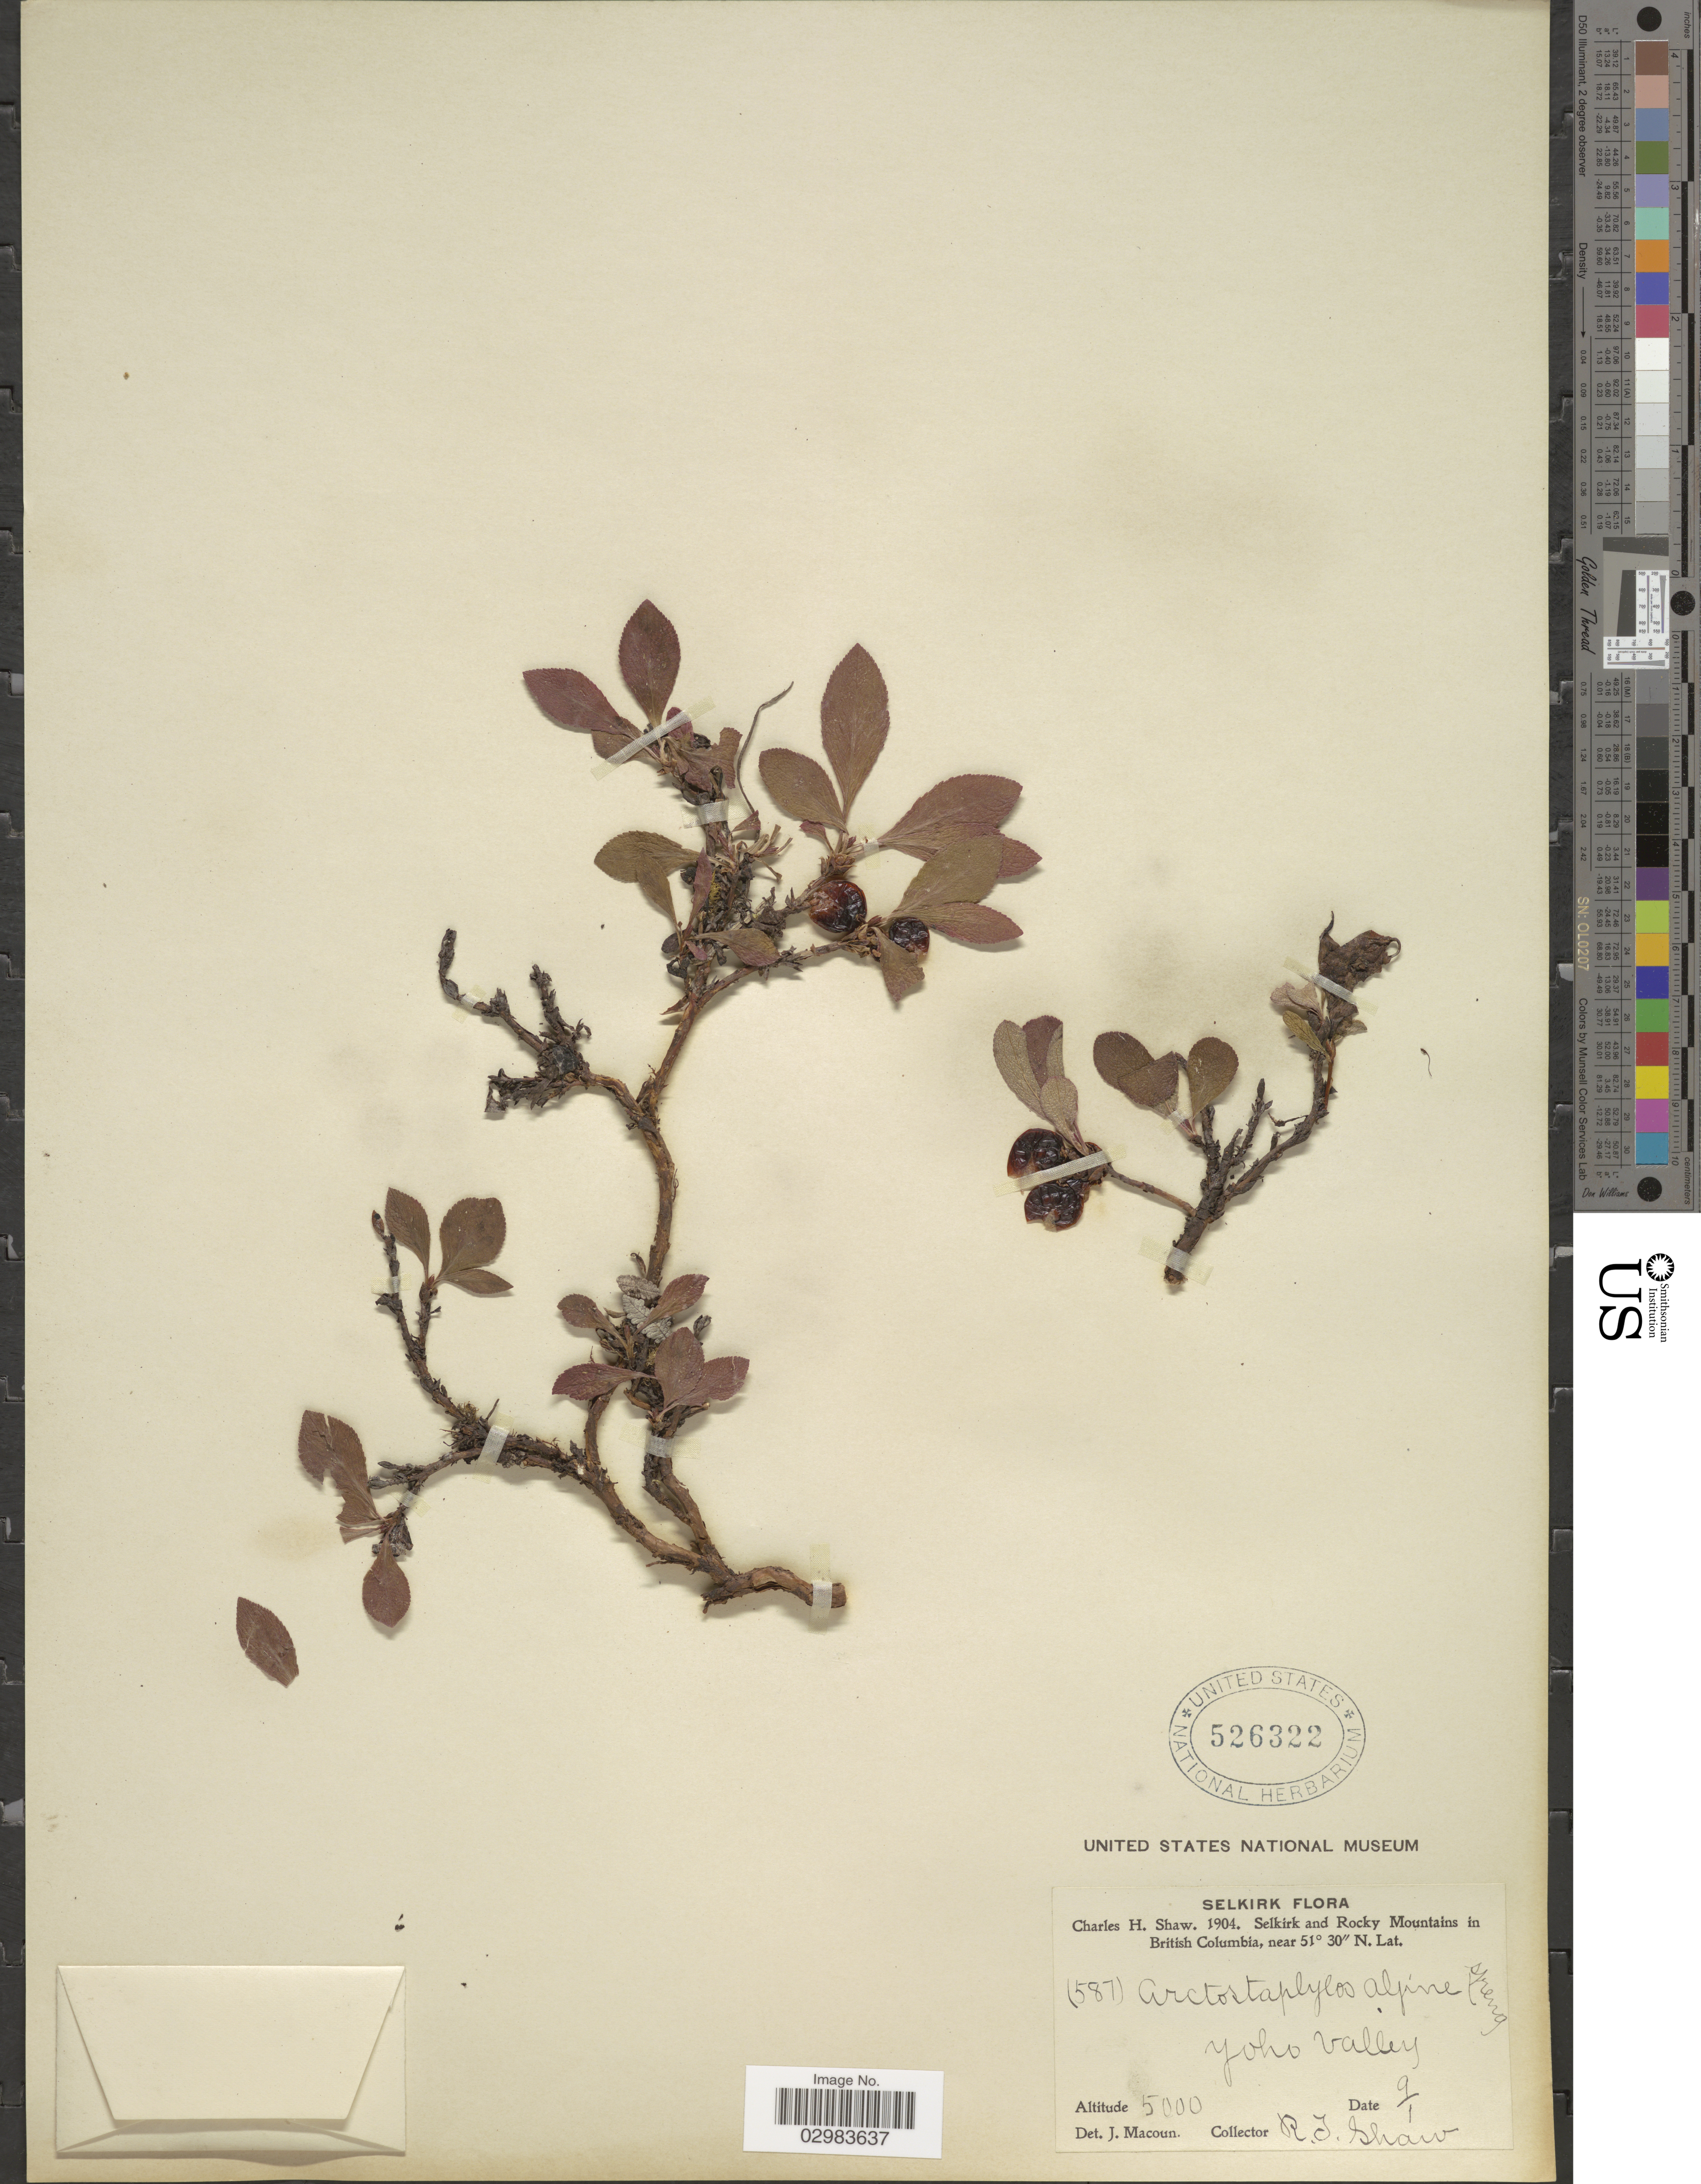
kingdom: Plantae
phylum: Tracheophyta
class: Magnoliopsida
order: Ericales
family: Ericaceae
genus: Arctostaphylos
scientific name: Arctostaphylos alpina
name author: (L.) Spreng.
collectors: R. J. Shaw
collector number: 587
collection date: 1904-01-09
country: Canada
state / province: British Columbia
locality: Selkirk and Rocky Mountains in British Columbia. Yoho Valley.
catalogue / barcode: US 526322